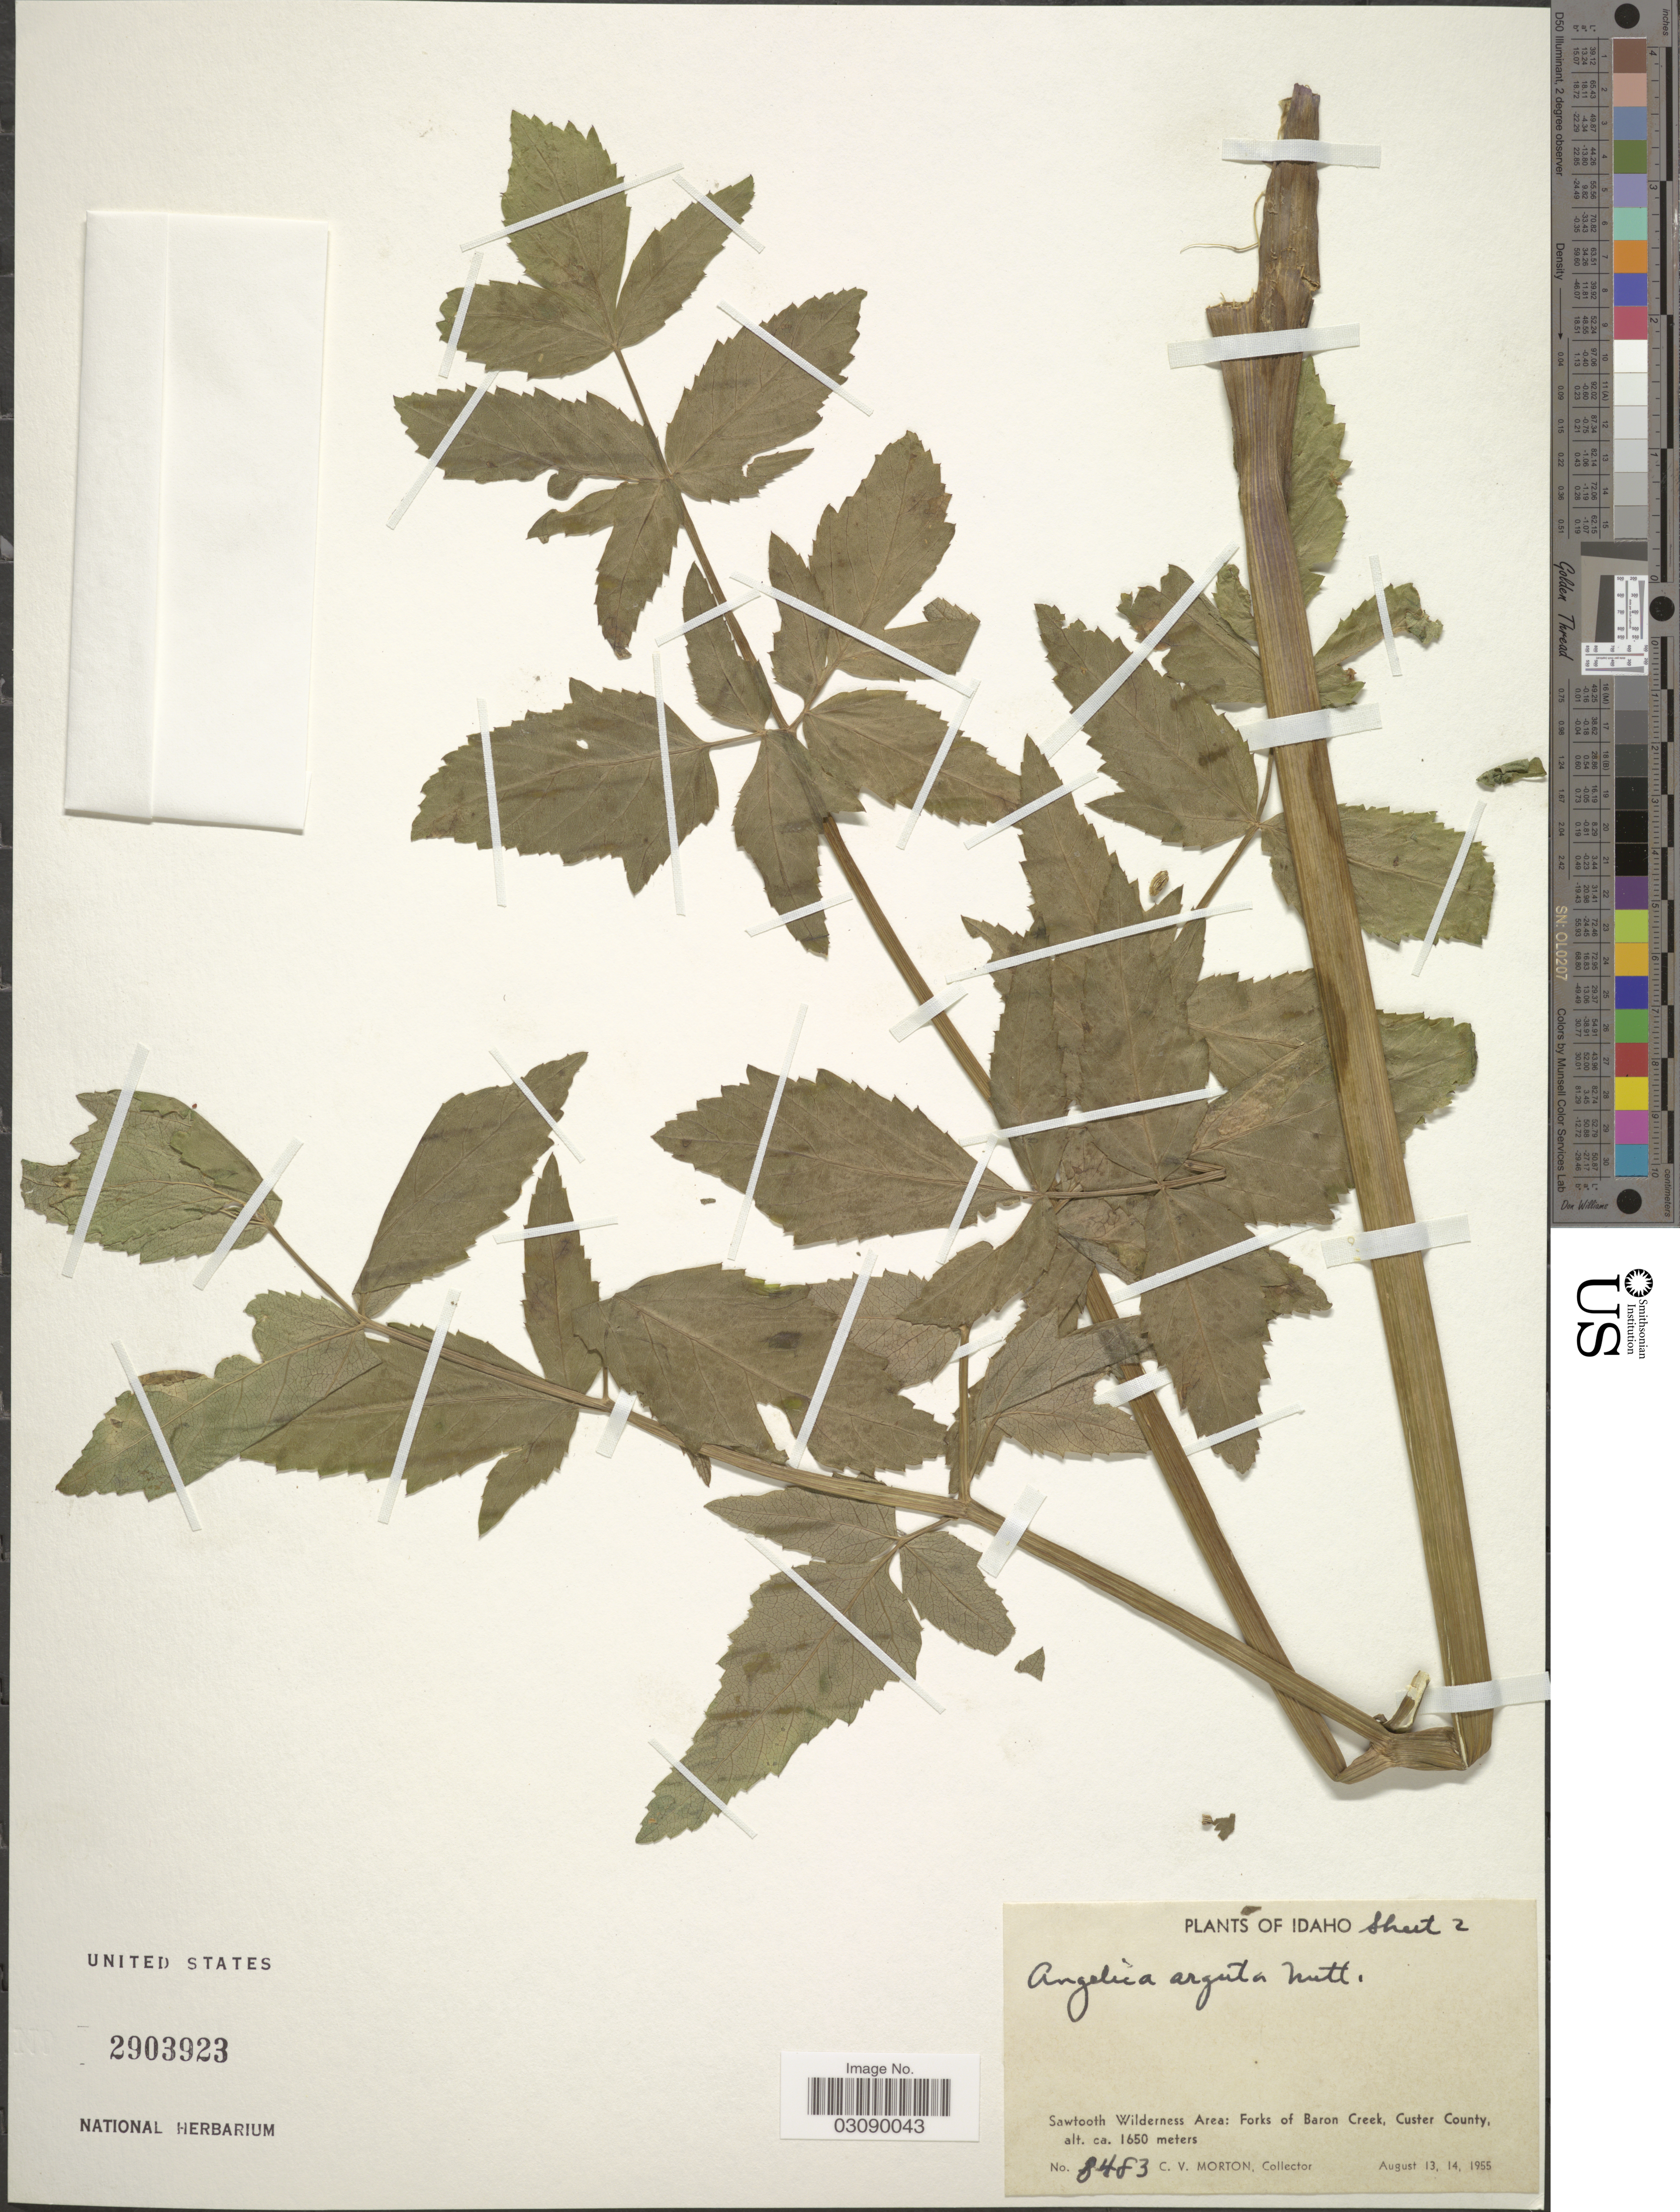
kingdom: Plantae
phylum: Tracheophyta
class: Magnoliopsida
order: Apiales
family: Apiaceae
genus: Angelica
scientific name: Angelica arguta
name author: Nutt.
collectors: C. V. Morton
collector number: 8483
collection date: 1955-08-13/1955-08-14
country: United States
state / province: Idaho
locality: Sawtooth Wilderness Area: Forks of Baron Creek, Custer County.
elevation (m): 1650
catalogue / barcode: US 2903923